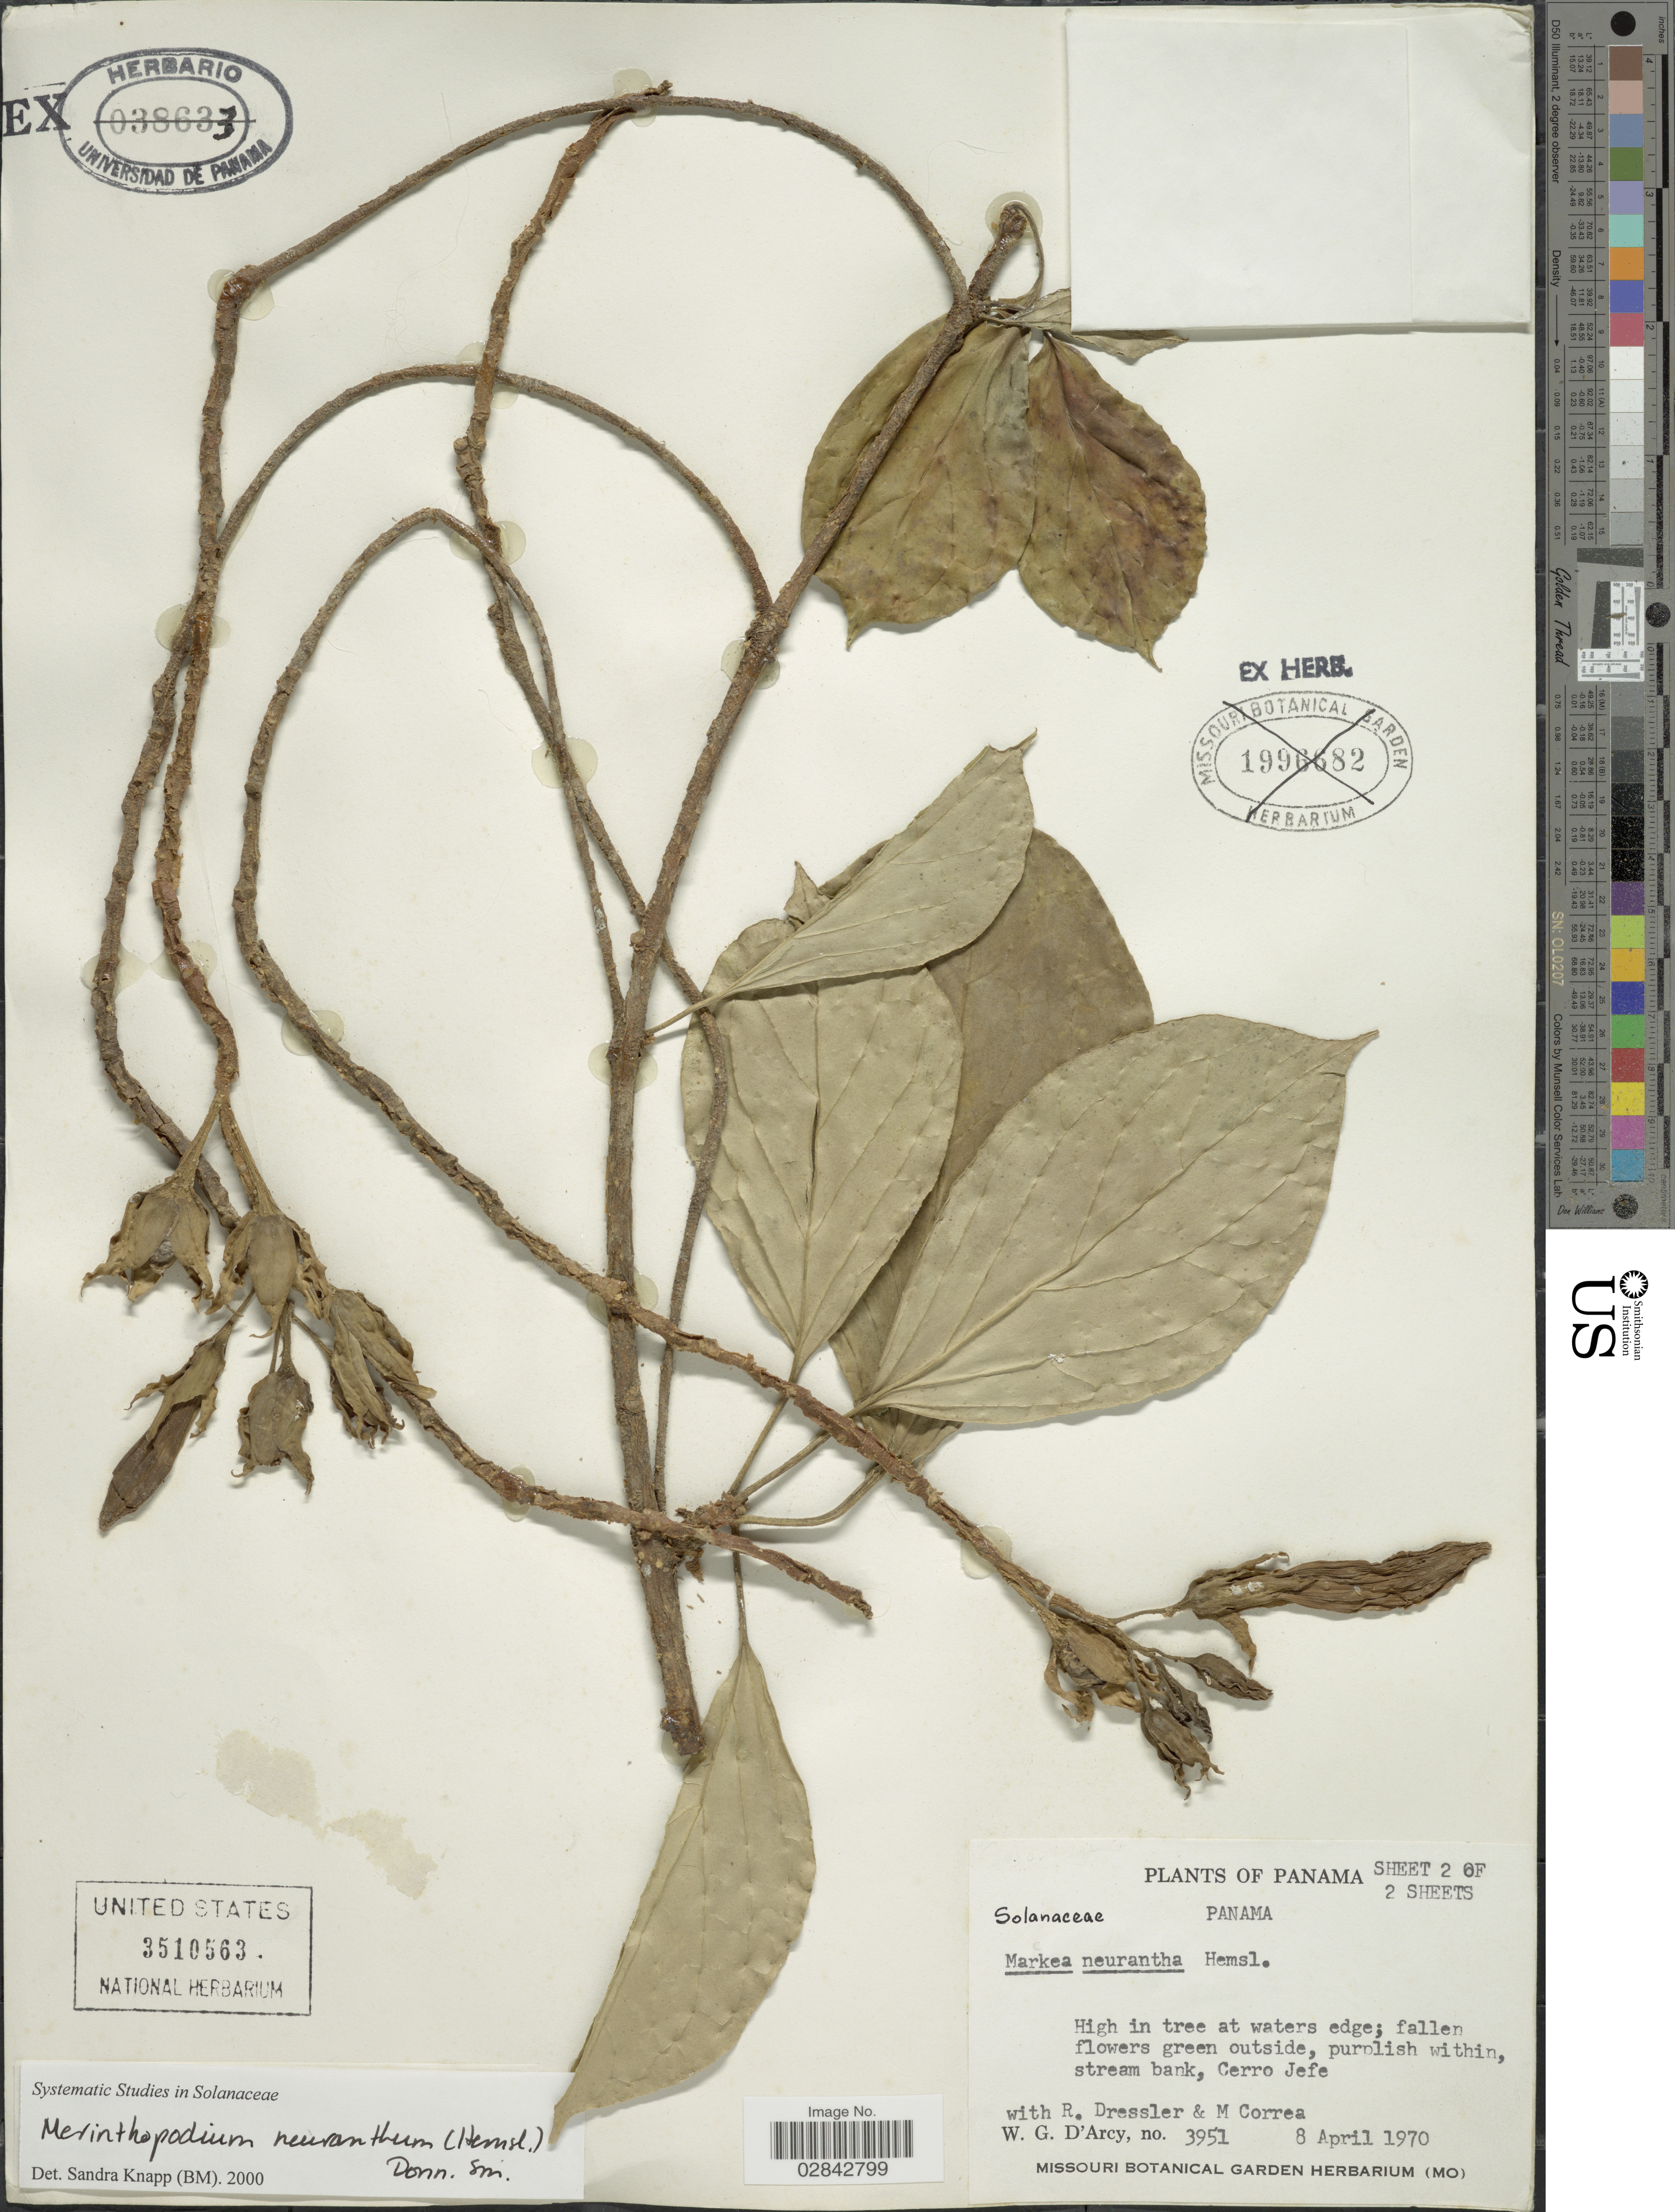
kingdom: Plantae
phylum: Tracheophyta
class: Magnoliopsida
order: Solanales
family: Solanaceae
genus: Markea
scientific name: Markea neurantha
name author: Hemsl.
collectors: W. G. D'Arcy, R. Dressler & M. Correa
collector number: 3951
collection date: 1970-04-08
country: Panama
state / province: Panamá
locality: Cerro Jefe.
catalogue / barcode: US 3510563